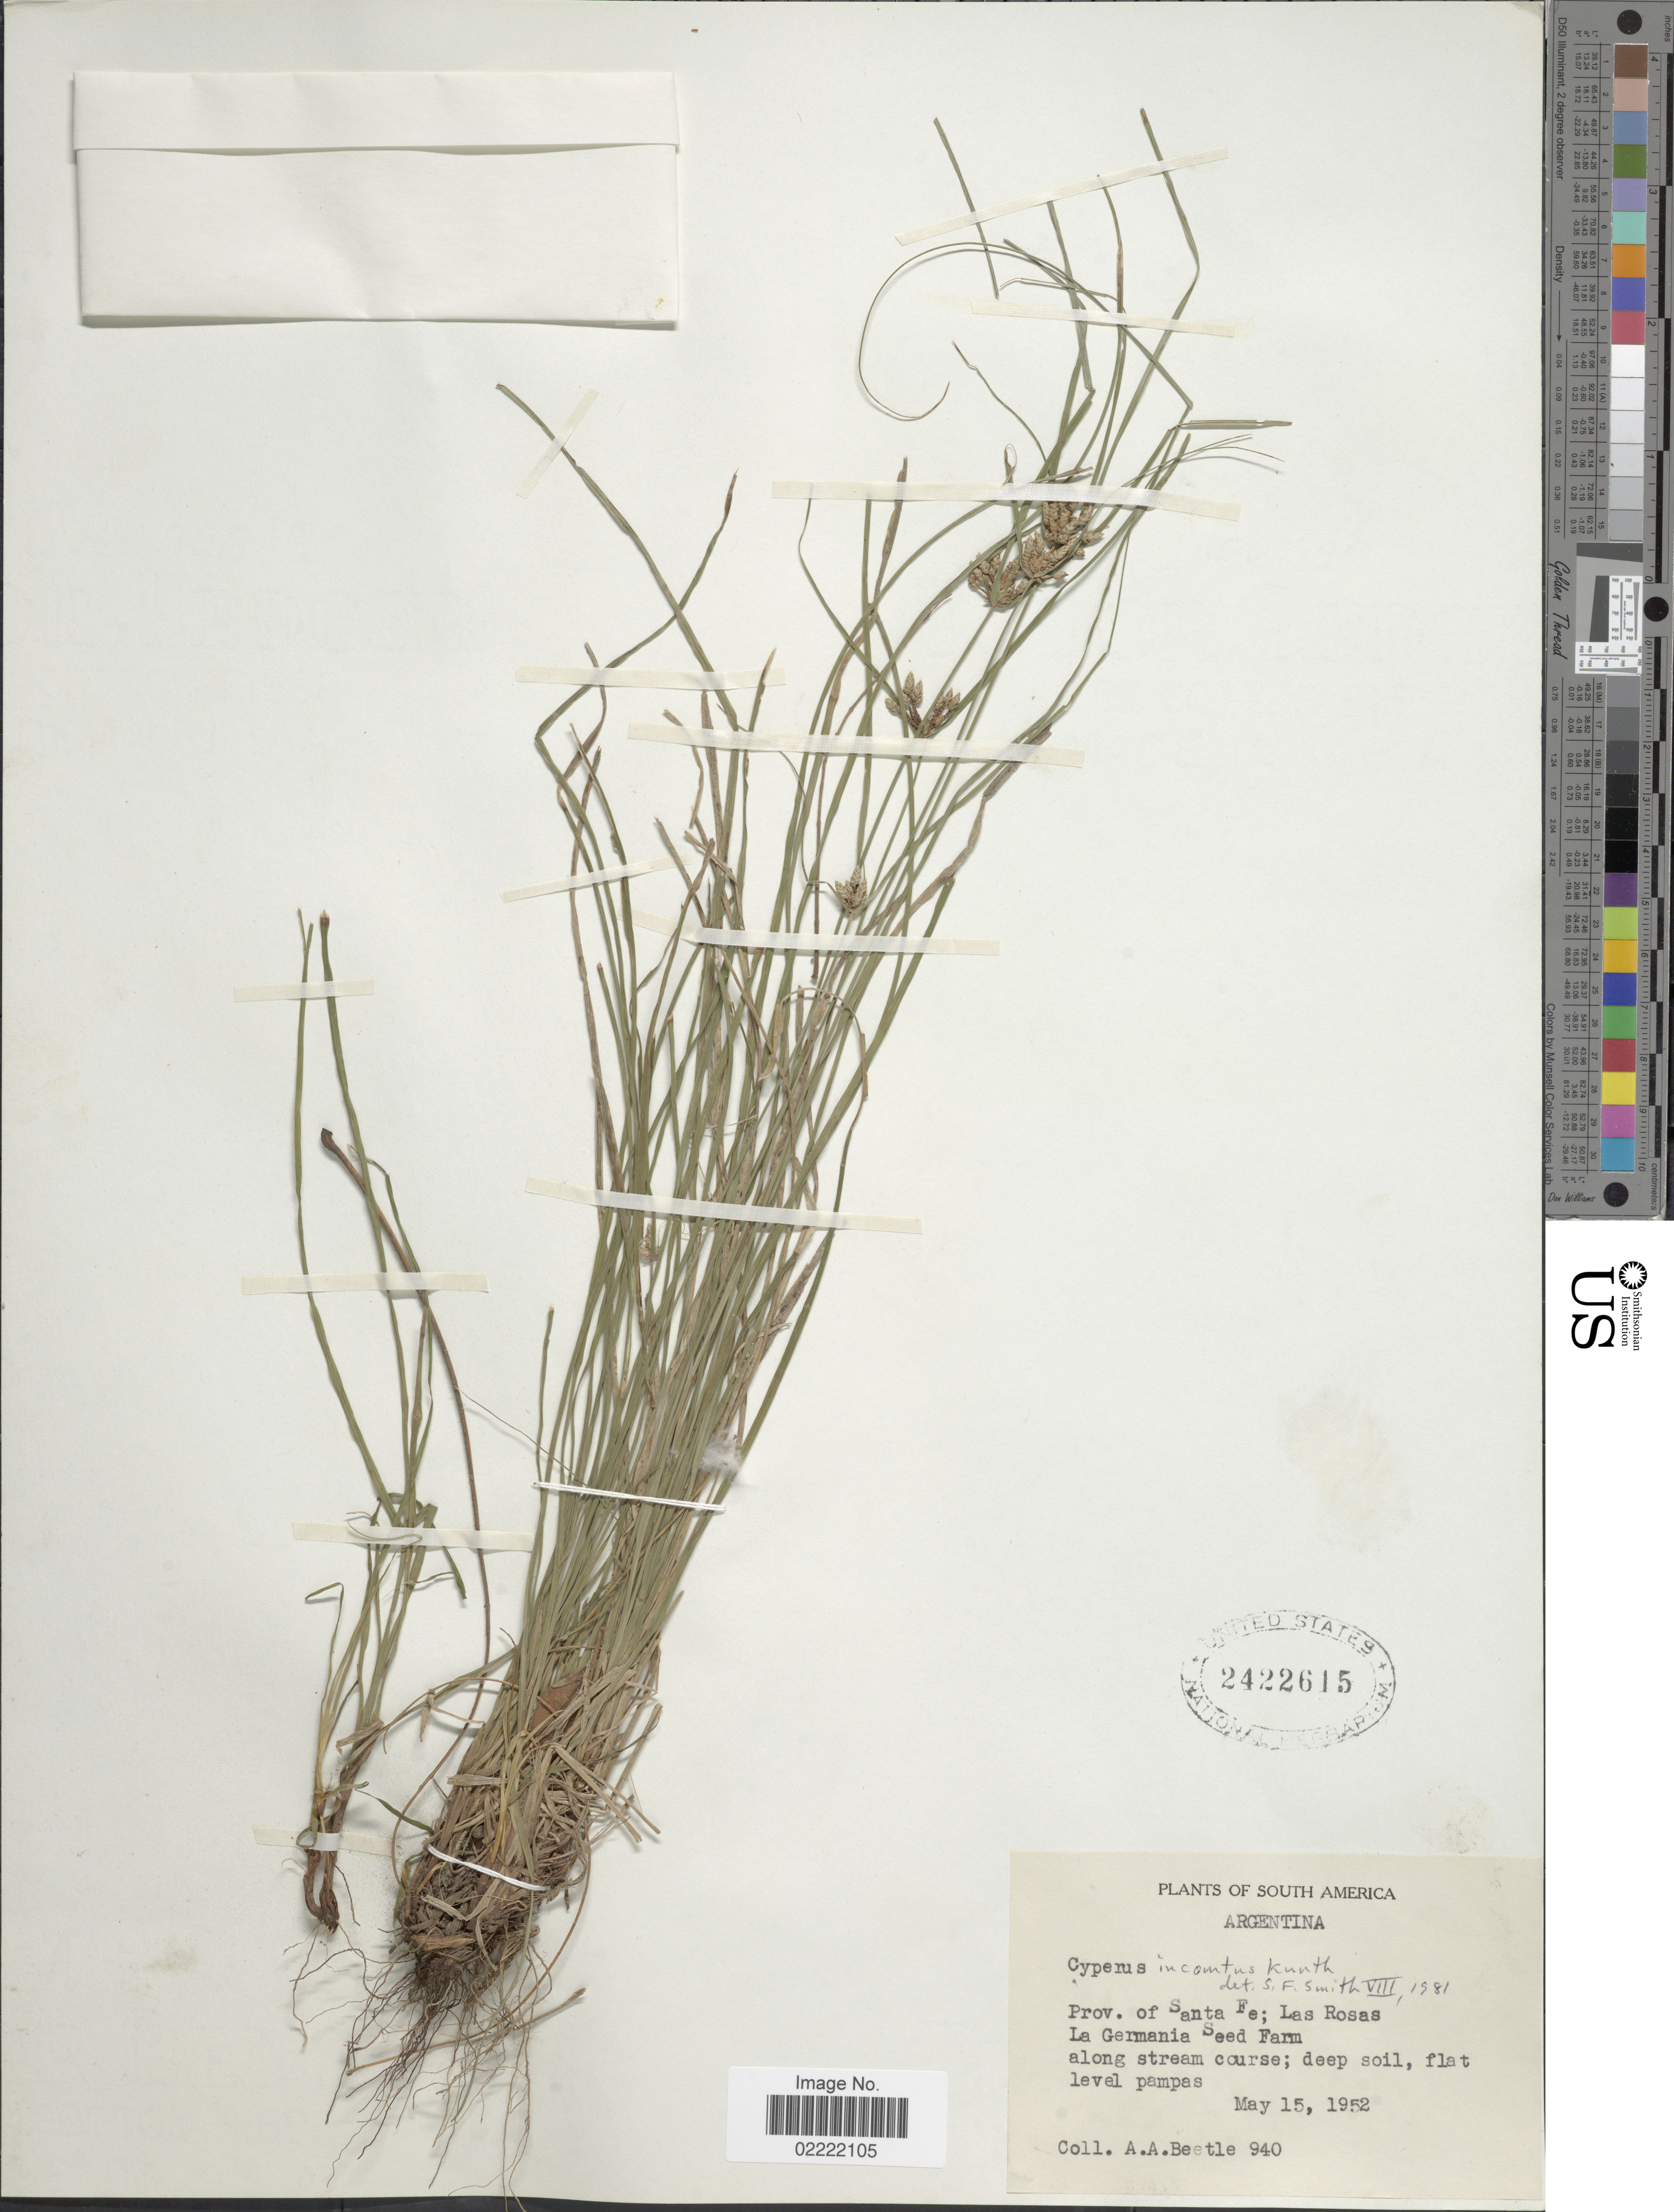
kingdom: Plantae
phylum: Tracheophyta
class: Liliopsida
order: Poales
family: Cyperaceae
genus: Cyperus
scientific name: Cyperus incomtus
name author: Kunth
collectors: A. A. Beetle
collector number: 940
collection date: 1952-05-15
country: Argentina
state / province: Santa Fe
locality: Las Rosas La Germania Seed Farm along stream course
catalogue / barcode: US 2422615